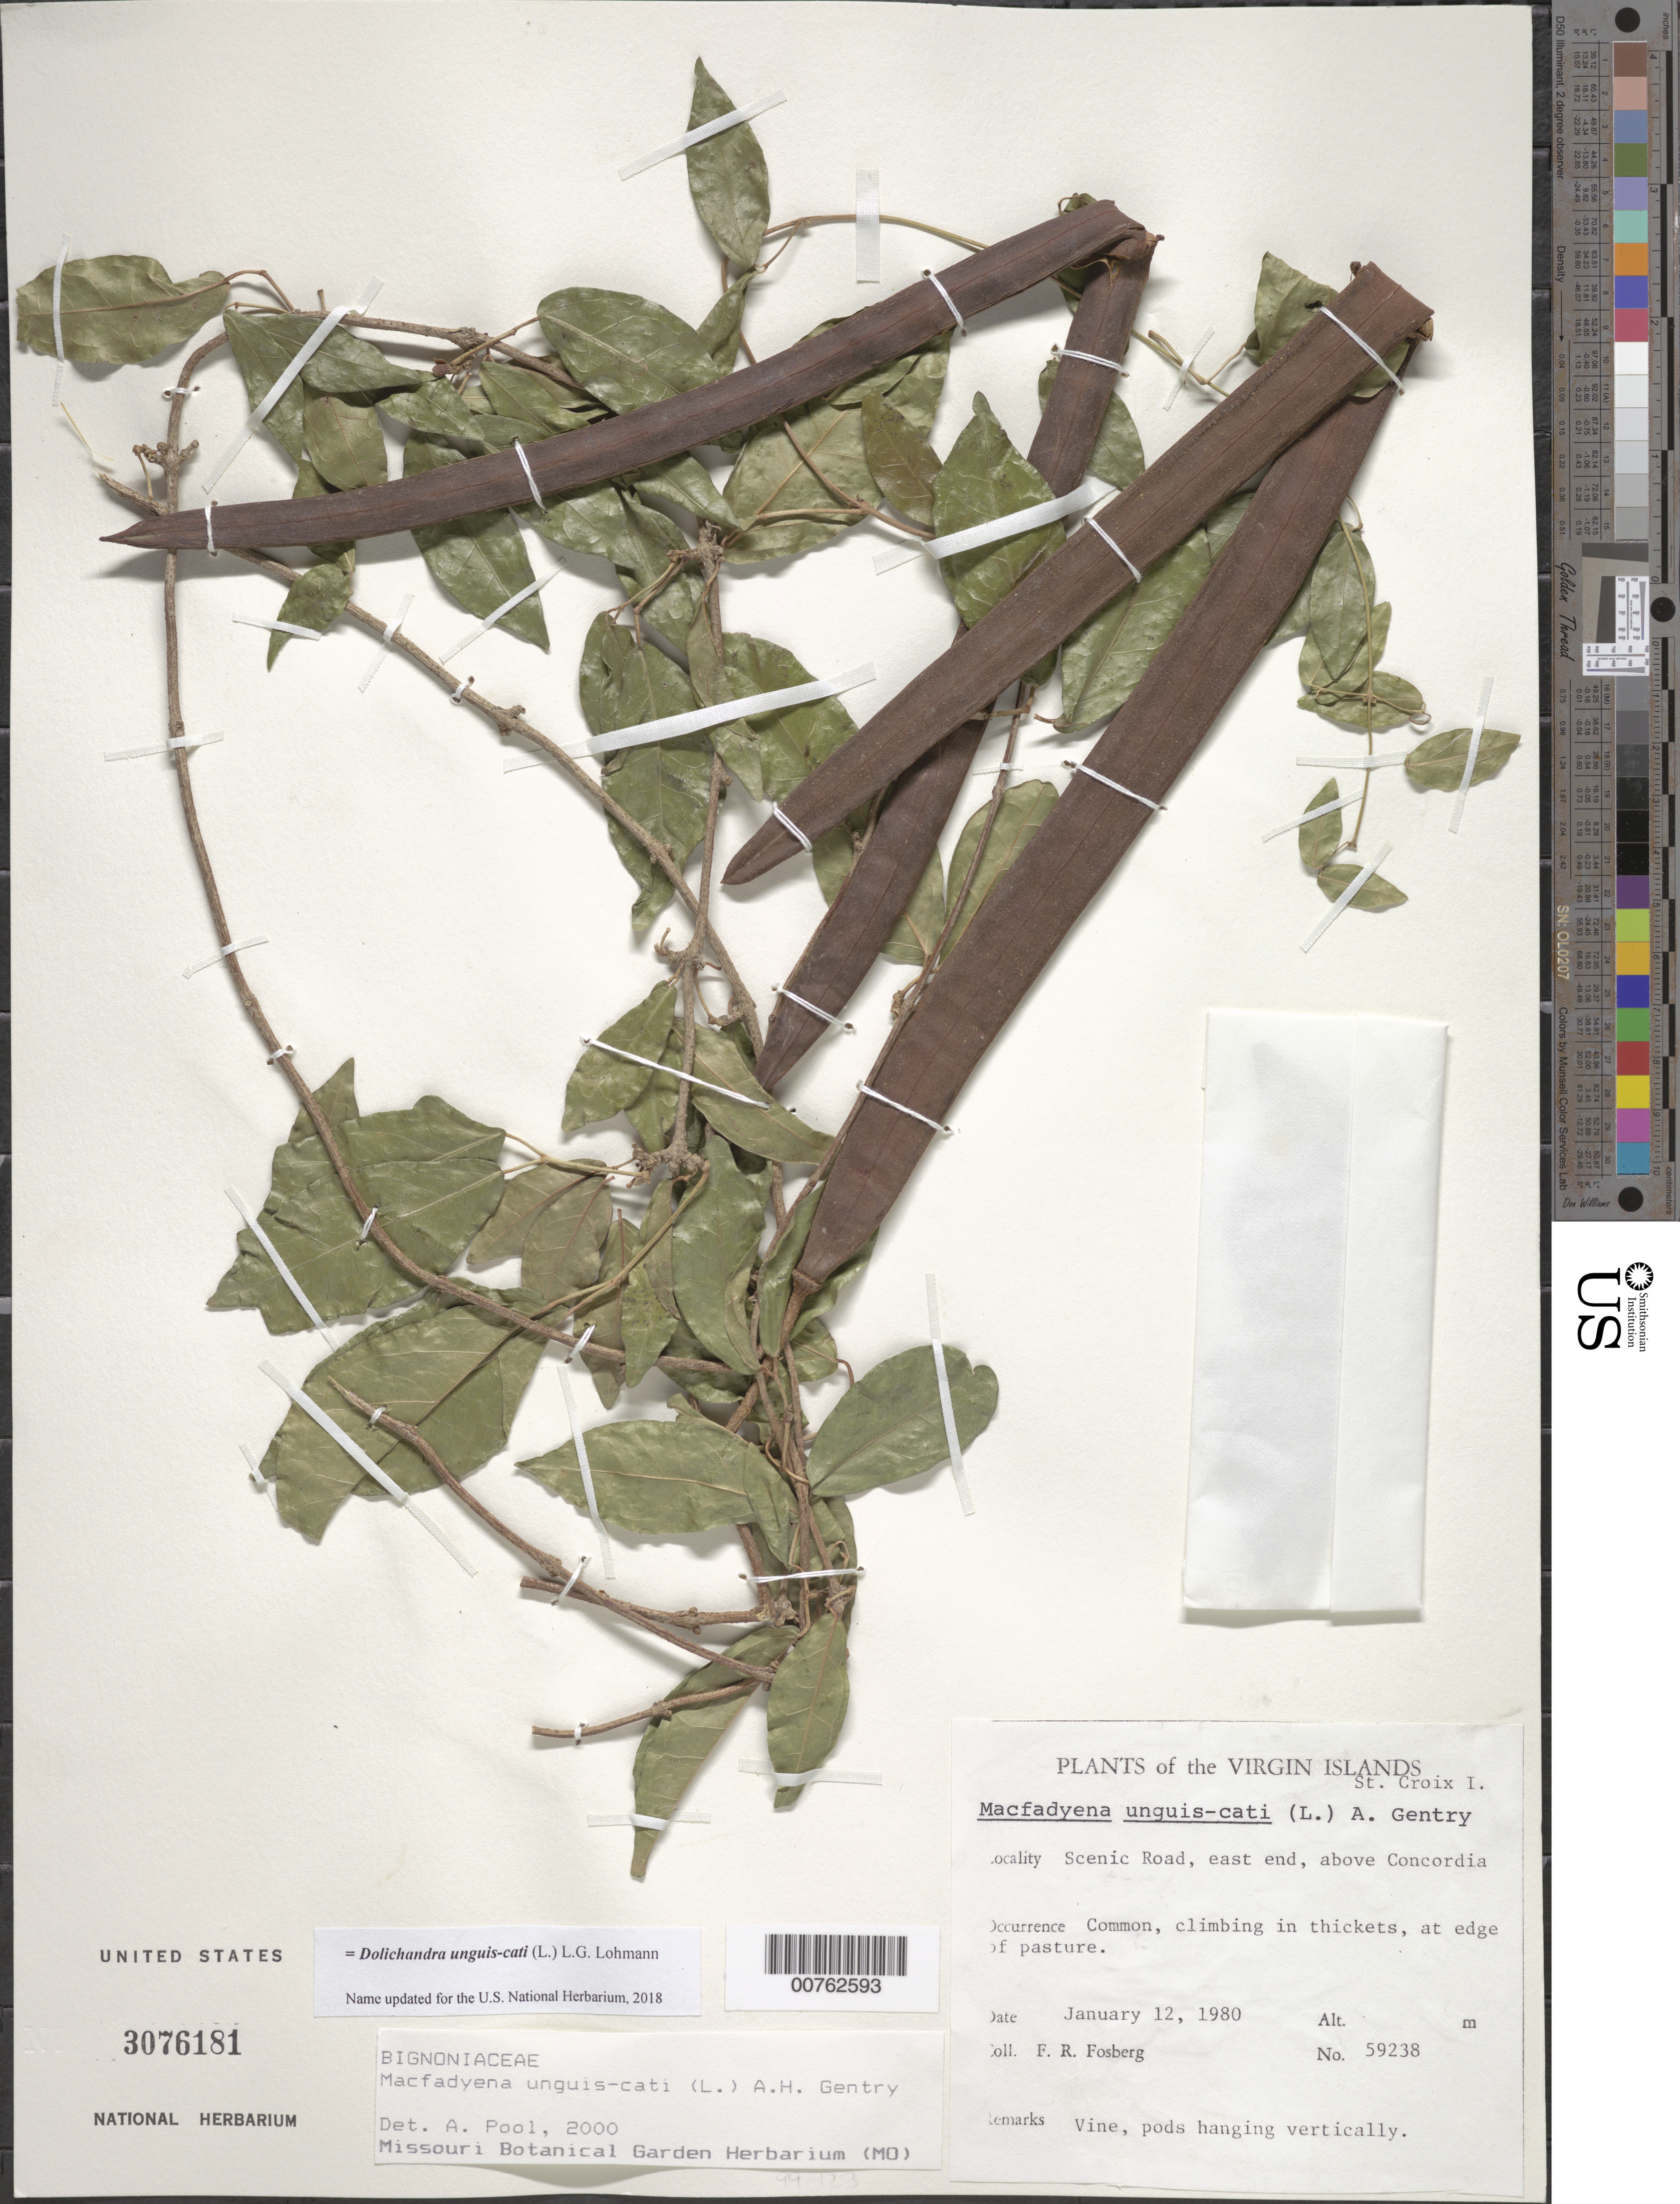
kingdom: Plantae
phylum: Tracheophyta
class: Magnoliopsida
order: Lamiales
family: Bignoniaceae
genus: Dolichandra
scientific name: Dolichandra unguis-cati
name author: (L.) L.G. Lohmann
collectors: F. R. Fosberg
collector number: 59238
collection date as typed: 12 Jan 1980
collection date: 1980-01-12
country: U.S. Virgin Islands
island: St. Croix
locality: Scenic Road, East End, above Concordia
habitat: Climbing in thickets, at edge of pasture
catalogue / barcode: US 3076181